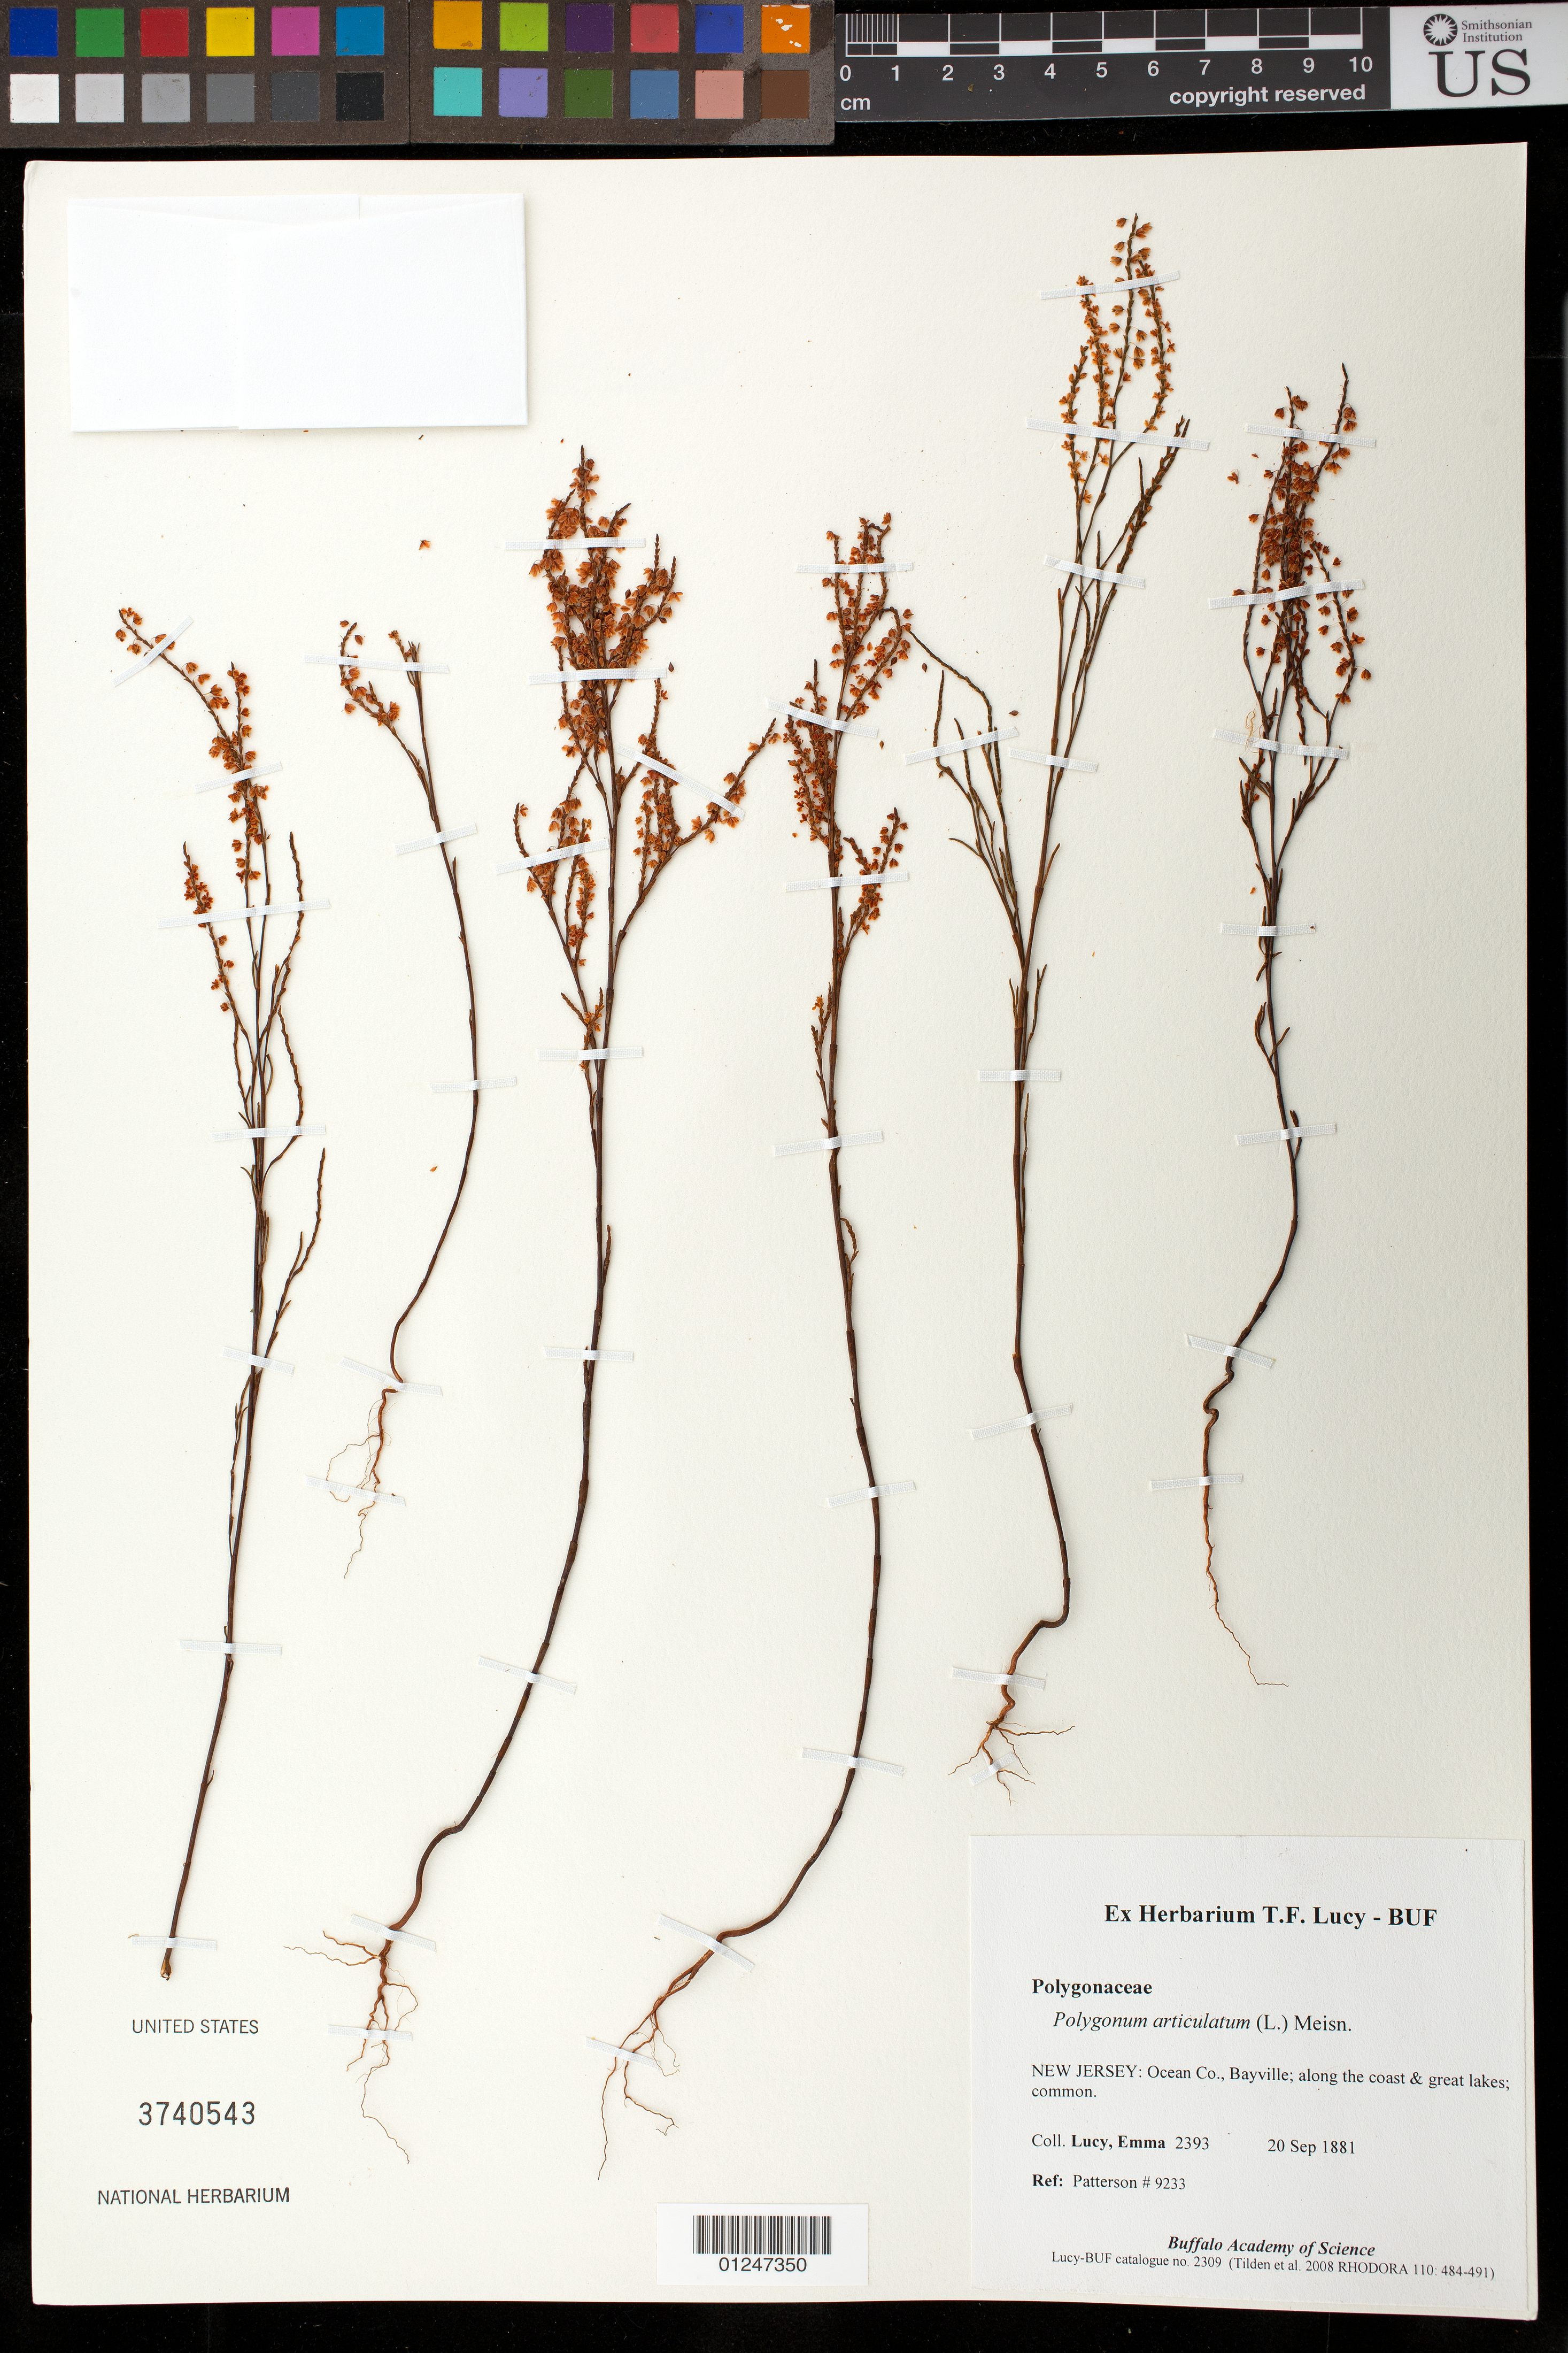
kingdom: Plantae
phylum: Tracheophyta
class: Magnoliopsida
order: Caryophyllales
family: Polygonaceae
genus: Polygonum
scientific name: Polygonum articulatum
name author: L.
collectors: T. Lucy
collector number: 2393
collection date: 1881-09-20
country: United States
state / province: New Jersey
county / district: Ocean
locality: Bayfille; along the coast & great lakes.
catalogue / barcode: US 3740543